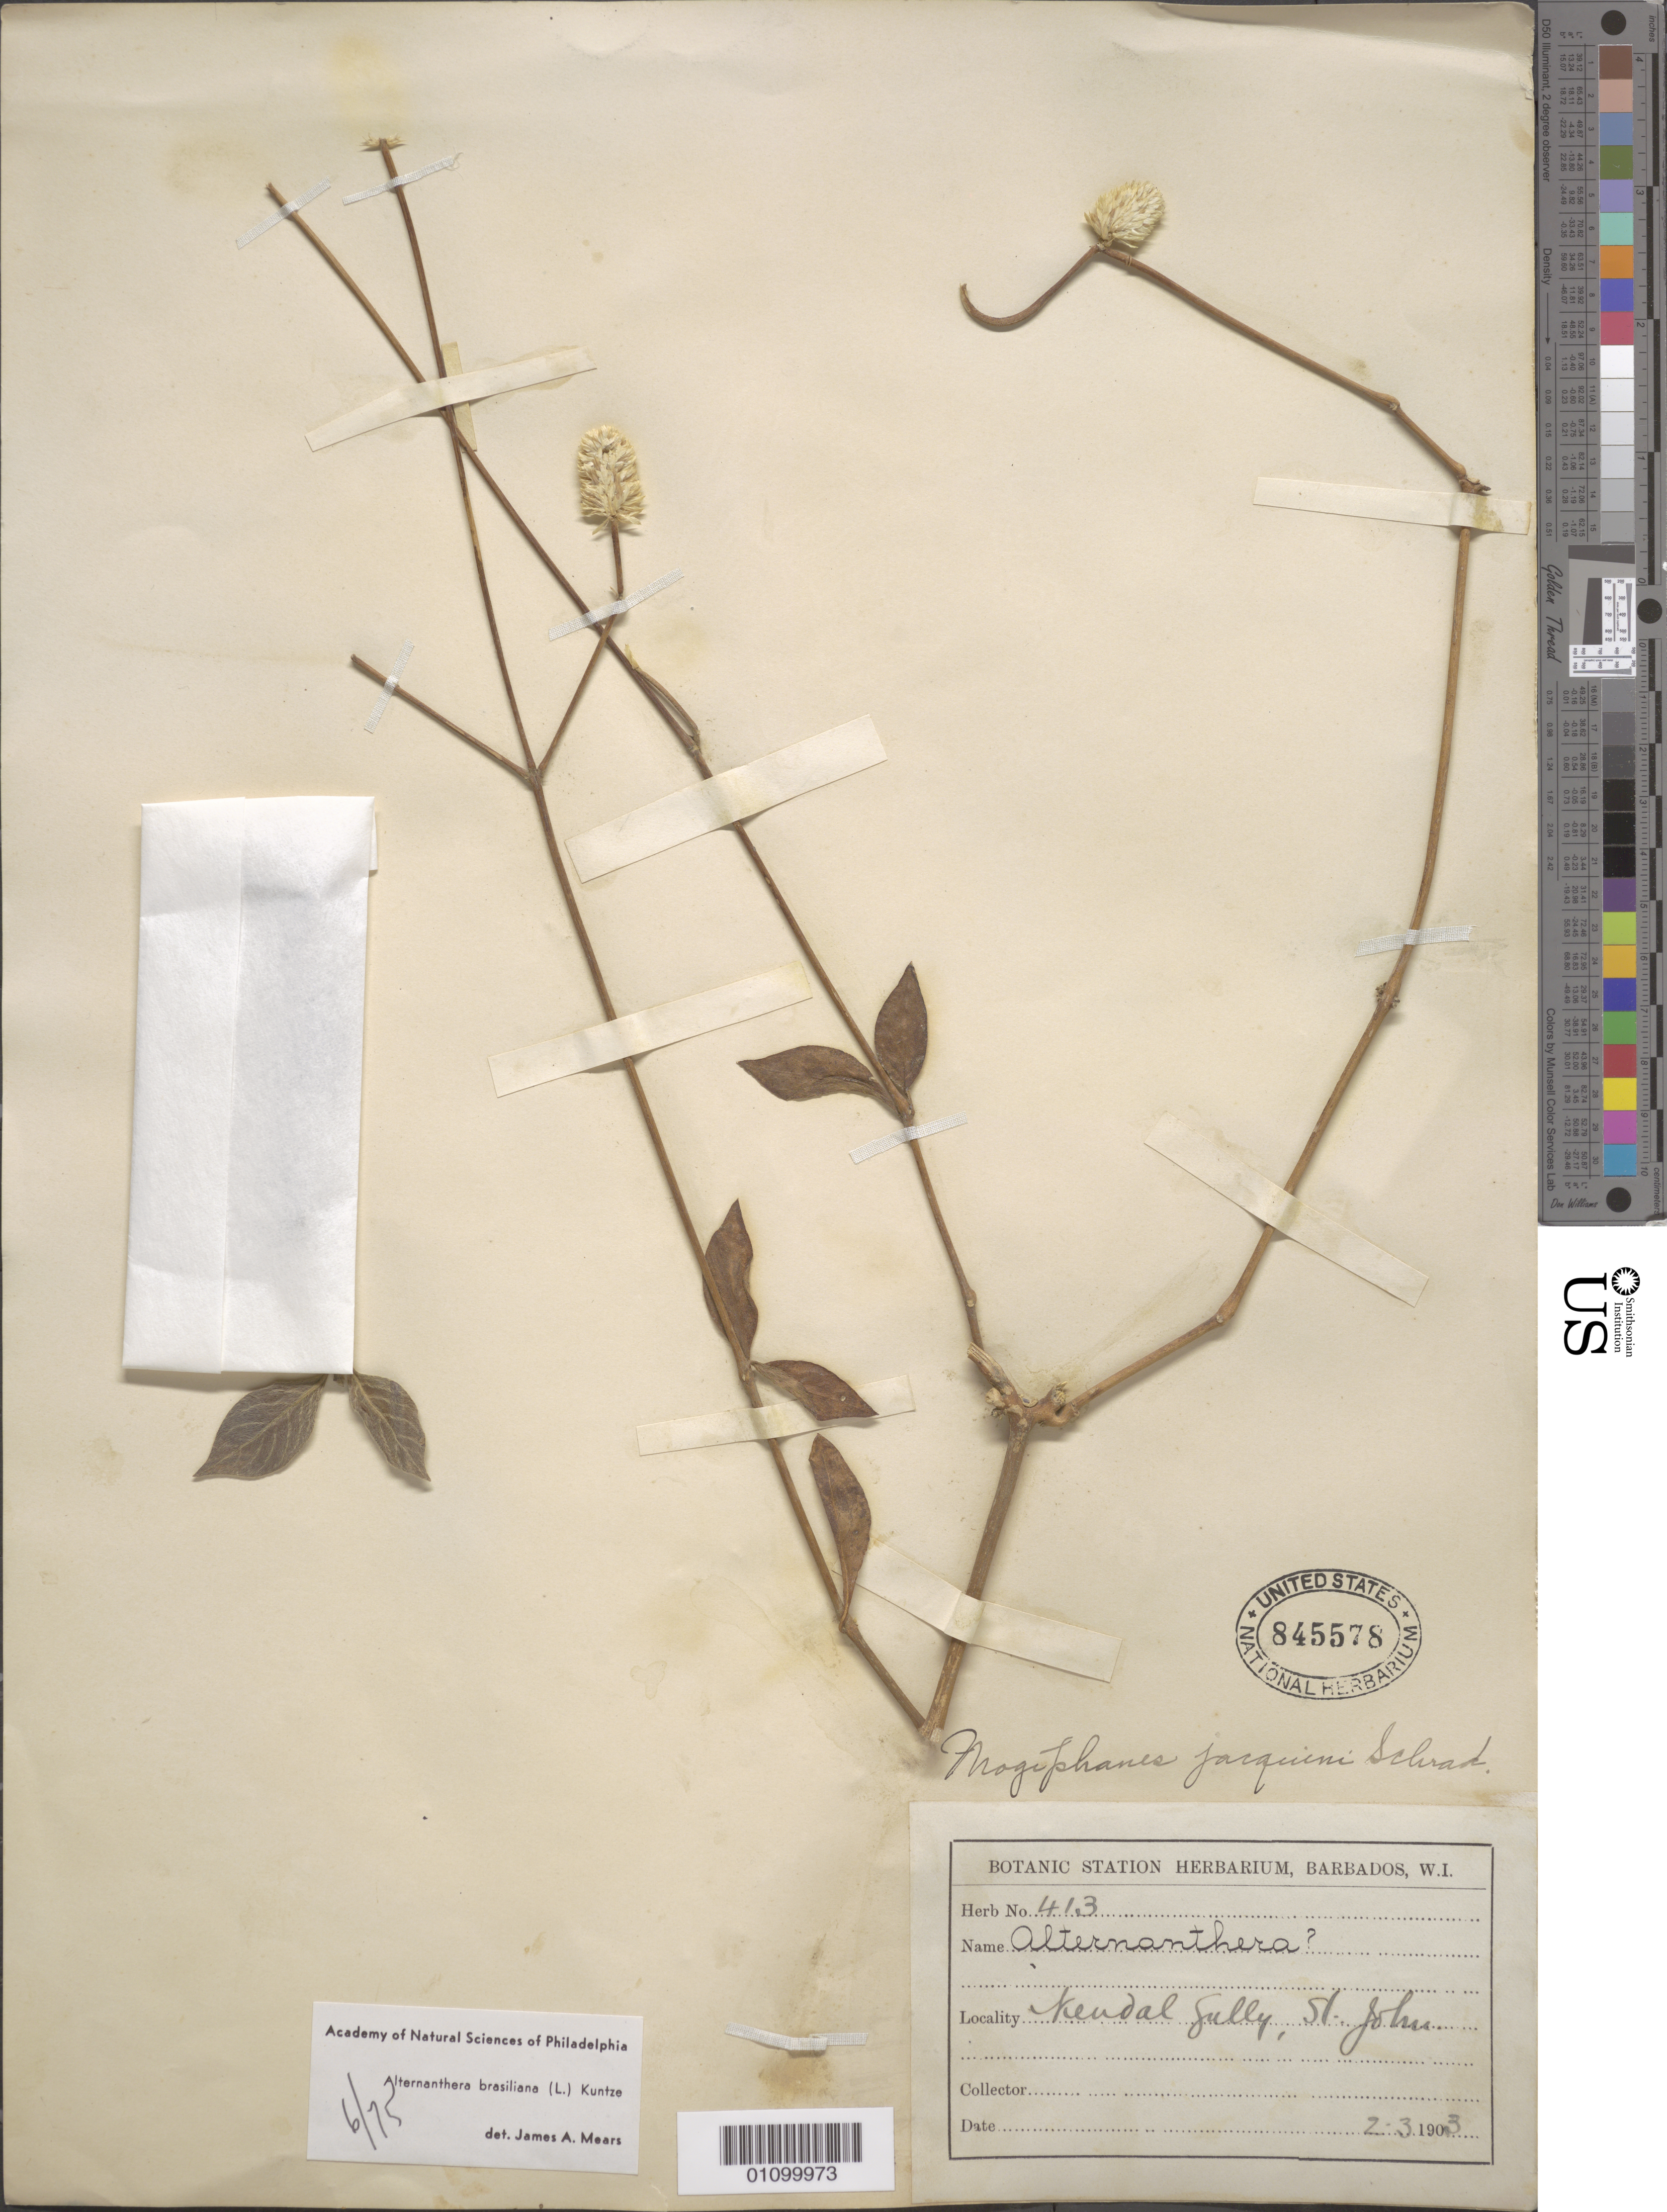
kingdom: Plantae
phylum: Tracheophyta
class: Magnoliopsida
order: Caryophyllales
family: Amaranthaceae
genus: Alternanthera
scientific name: Alternanthera brasiliana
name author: (L.) Kuntze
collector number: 413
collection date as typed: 02 Mar 1903 or 03 Feb 1903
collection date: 1903-02-03 or 1903-03-02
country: U.S. Virgin Islands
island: St. John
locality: Kendal Sally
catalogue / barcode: US 845578